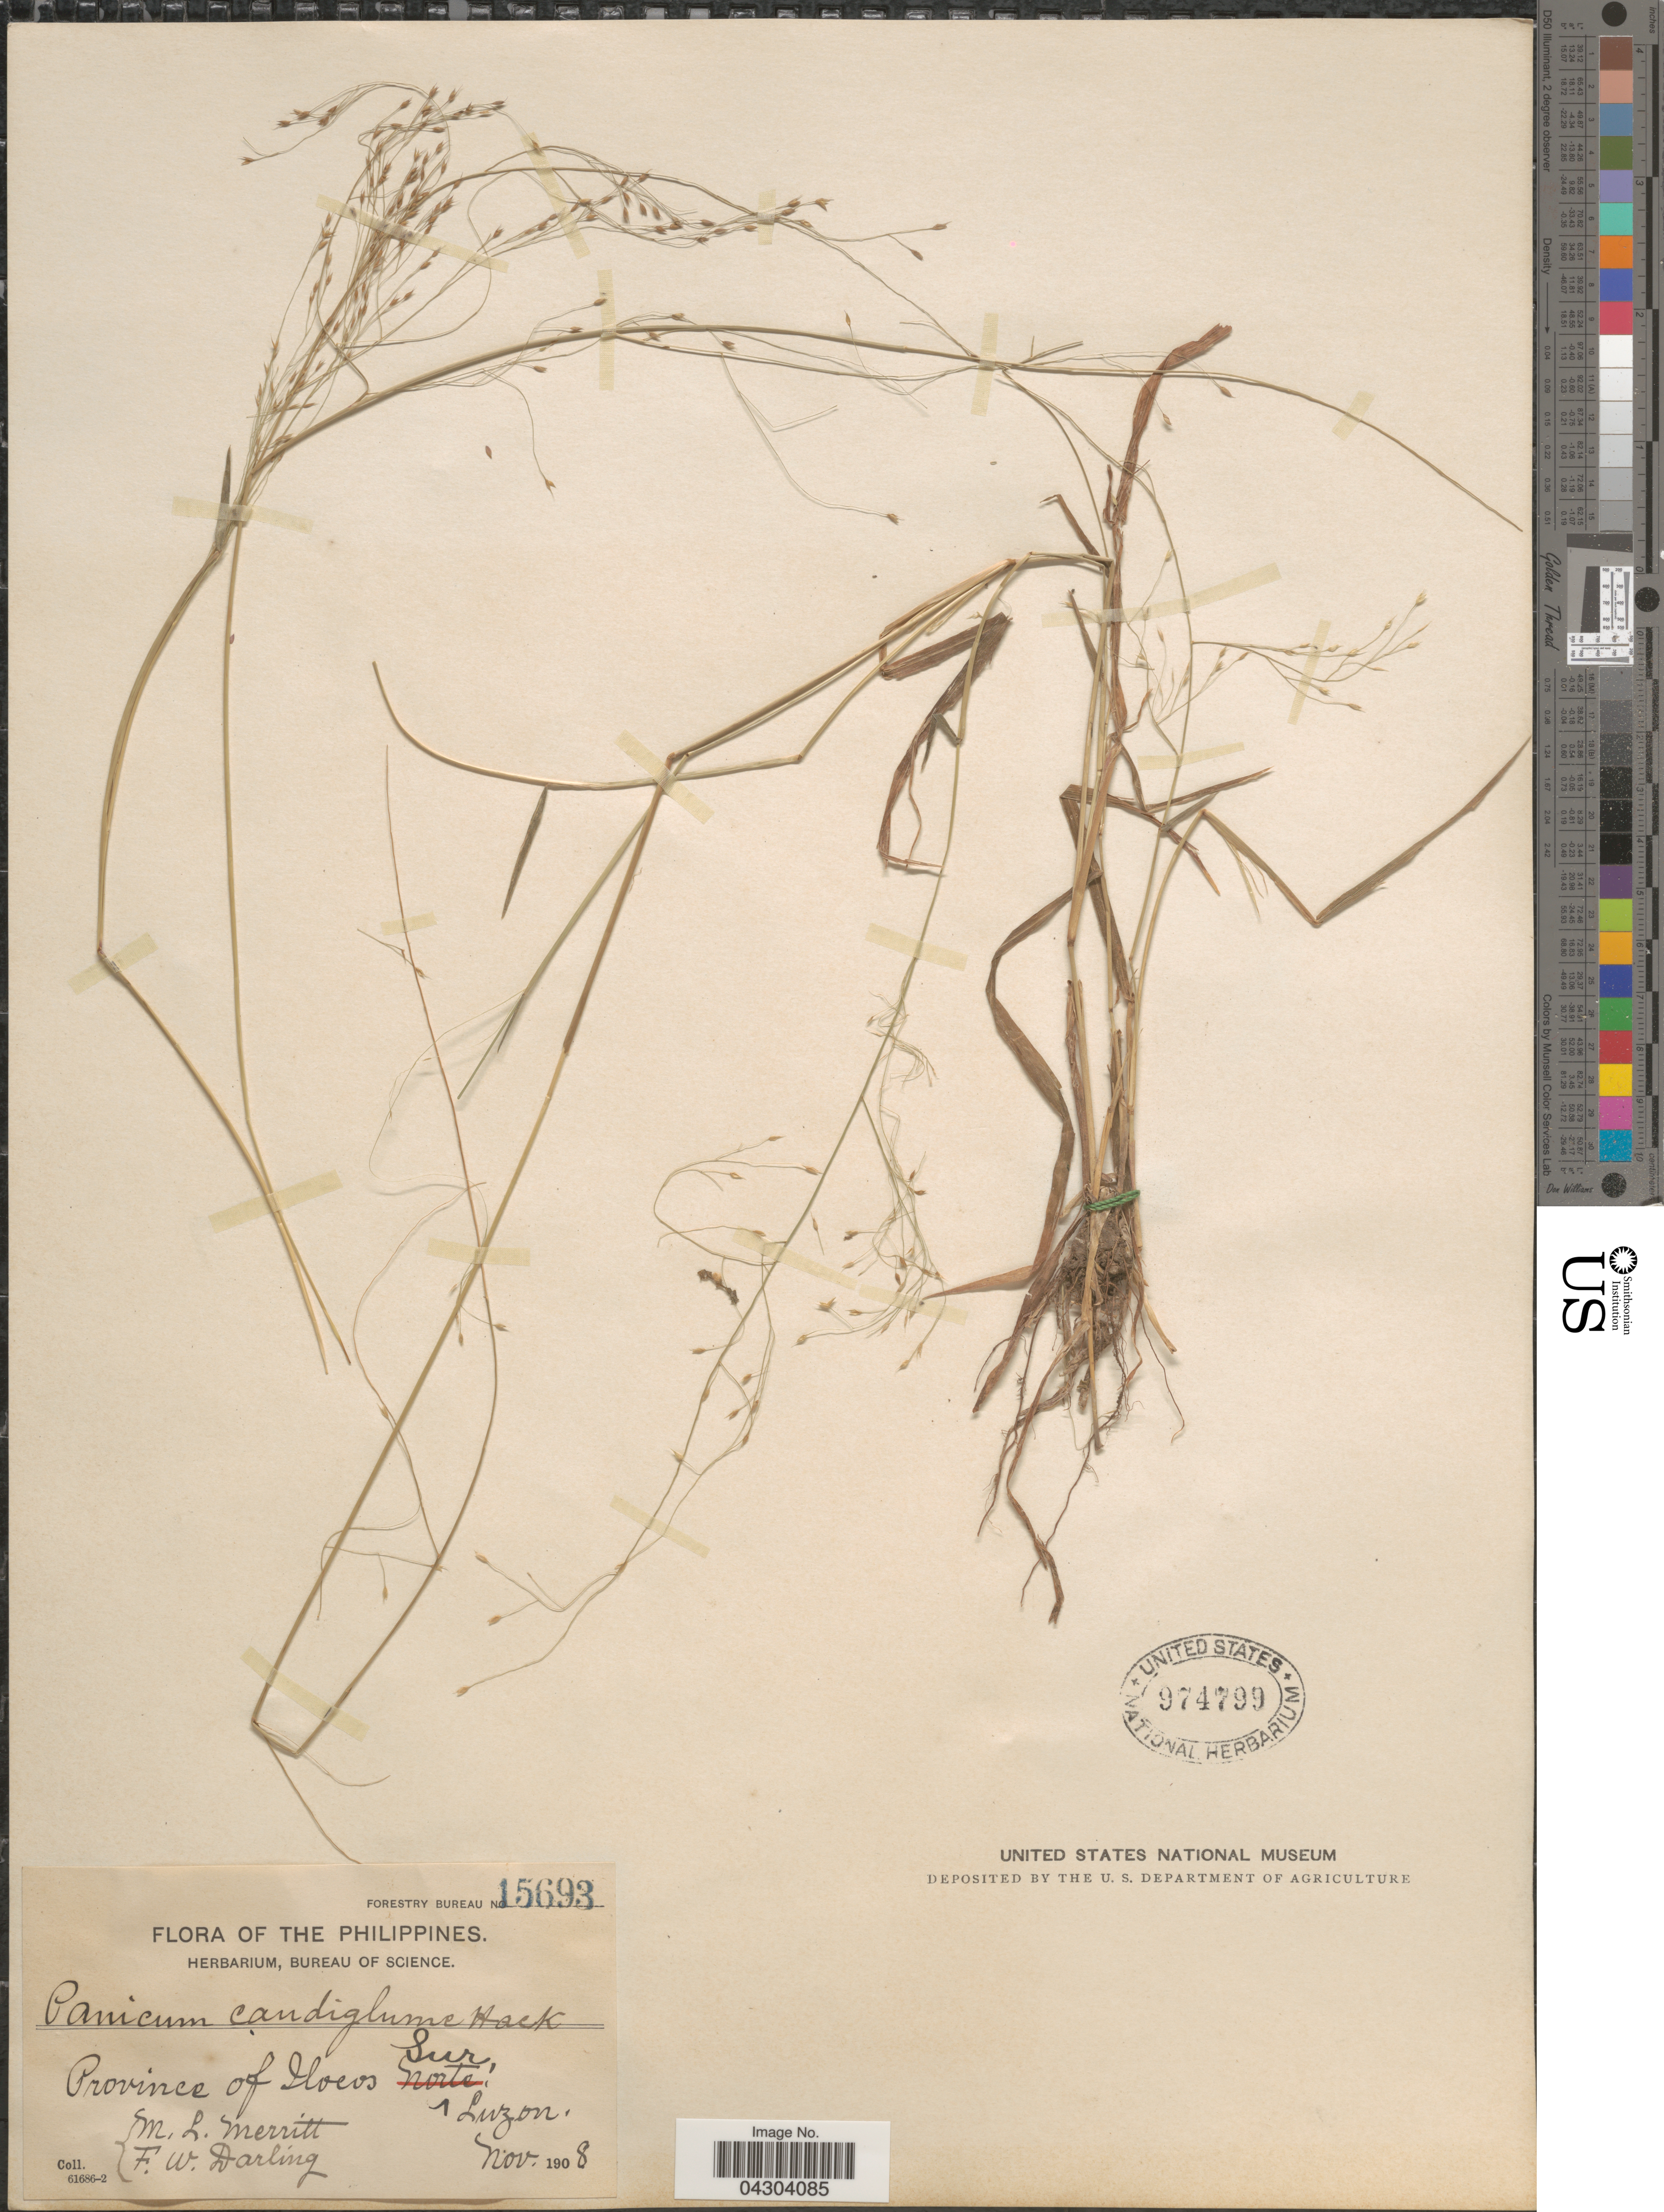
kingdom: Plantae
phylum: Tracheophyta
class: Liliopsida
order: Poales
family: Poaceae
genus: Panicum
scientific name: Panicum caudiglume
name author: Hack.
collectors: M. L. Merritt & F. Darling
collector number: Forestry Bureau 15693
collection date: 1908-11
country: Philippines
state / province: Ilocos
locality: Province of Ilocos Sur, Luzon.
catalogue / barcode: US 974799